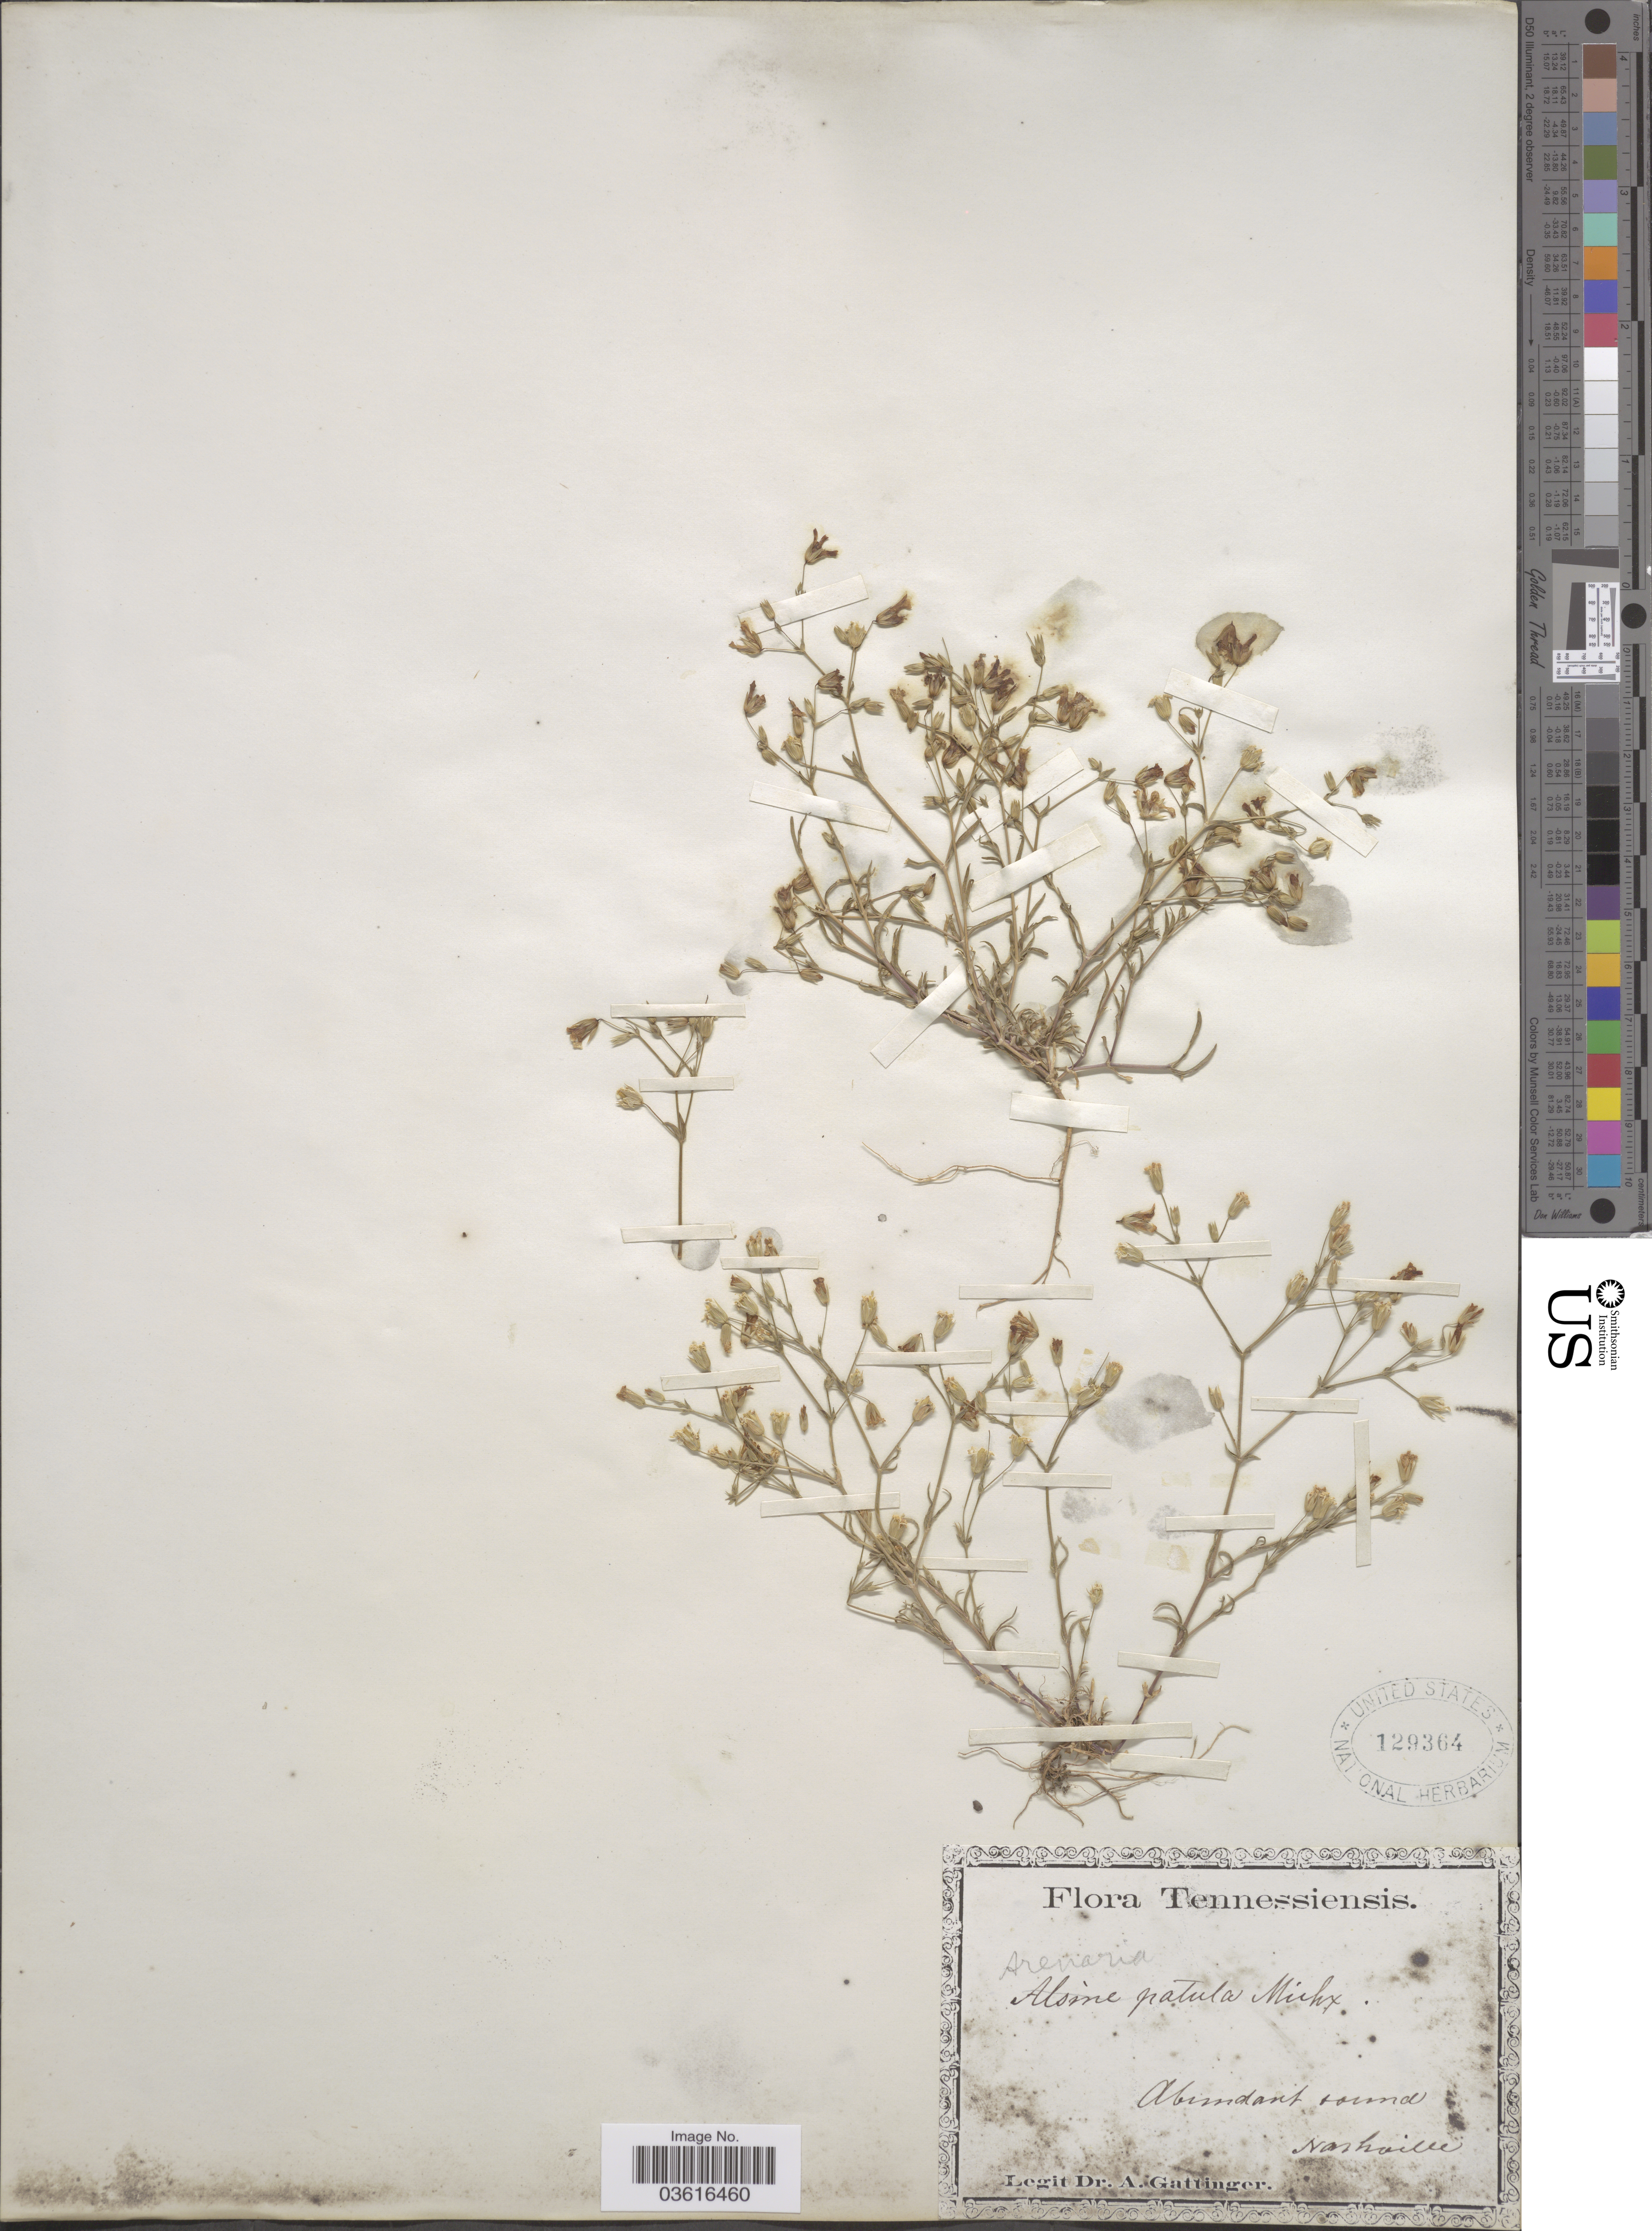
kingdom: Plantae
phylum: Tracheophyta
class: Magnoliopsida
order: Caryophyllales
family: Caryophyllaceae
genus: Minuartia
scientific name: Minuartia patula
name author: (Michx.) Mattf.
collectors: A. Gattinger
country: United States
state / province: Tennessee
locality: Nashville.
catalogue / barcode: US 129364